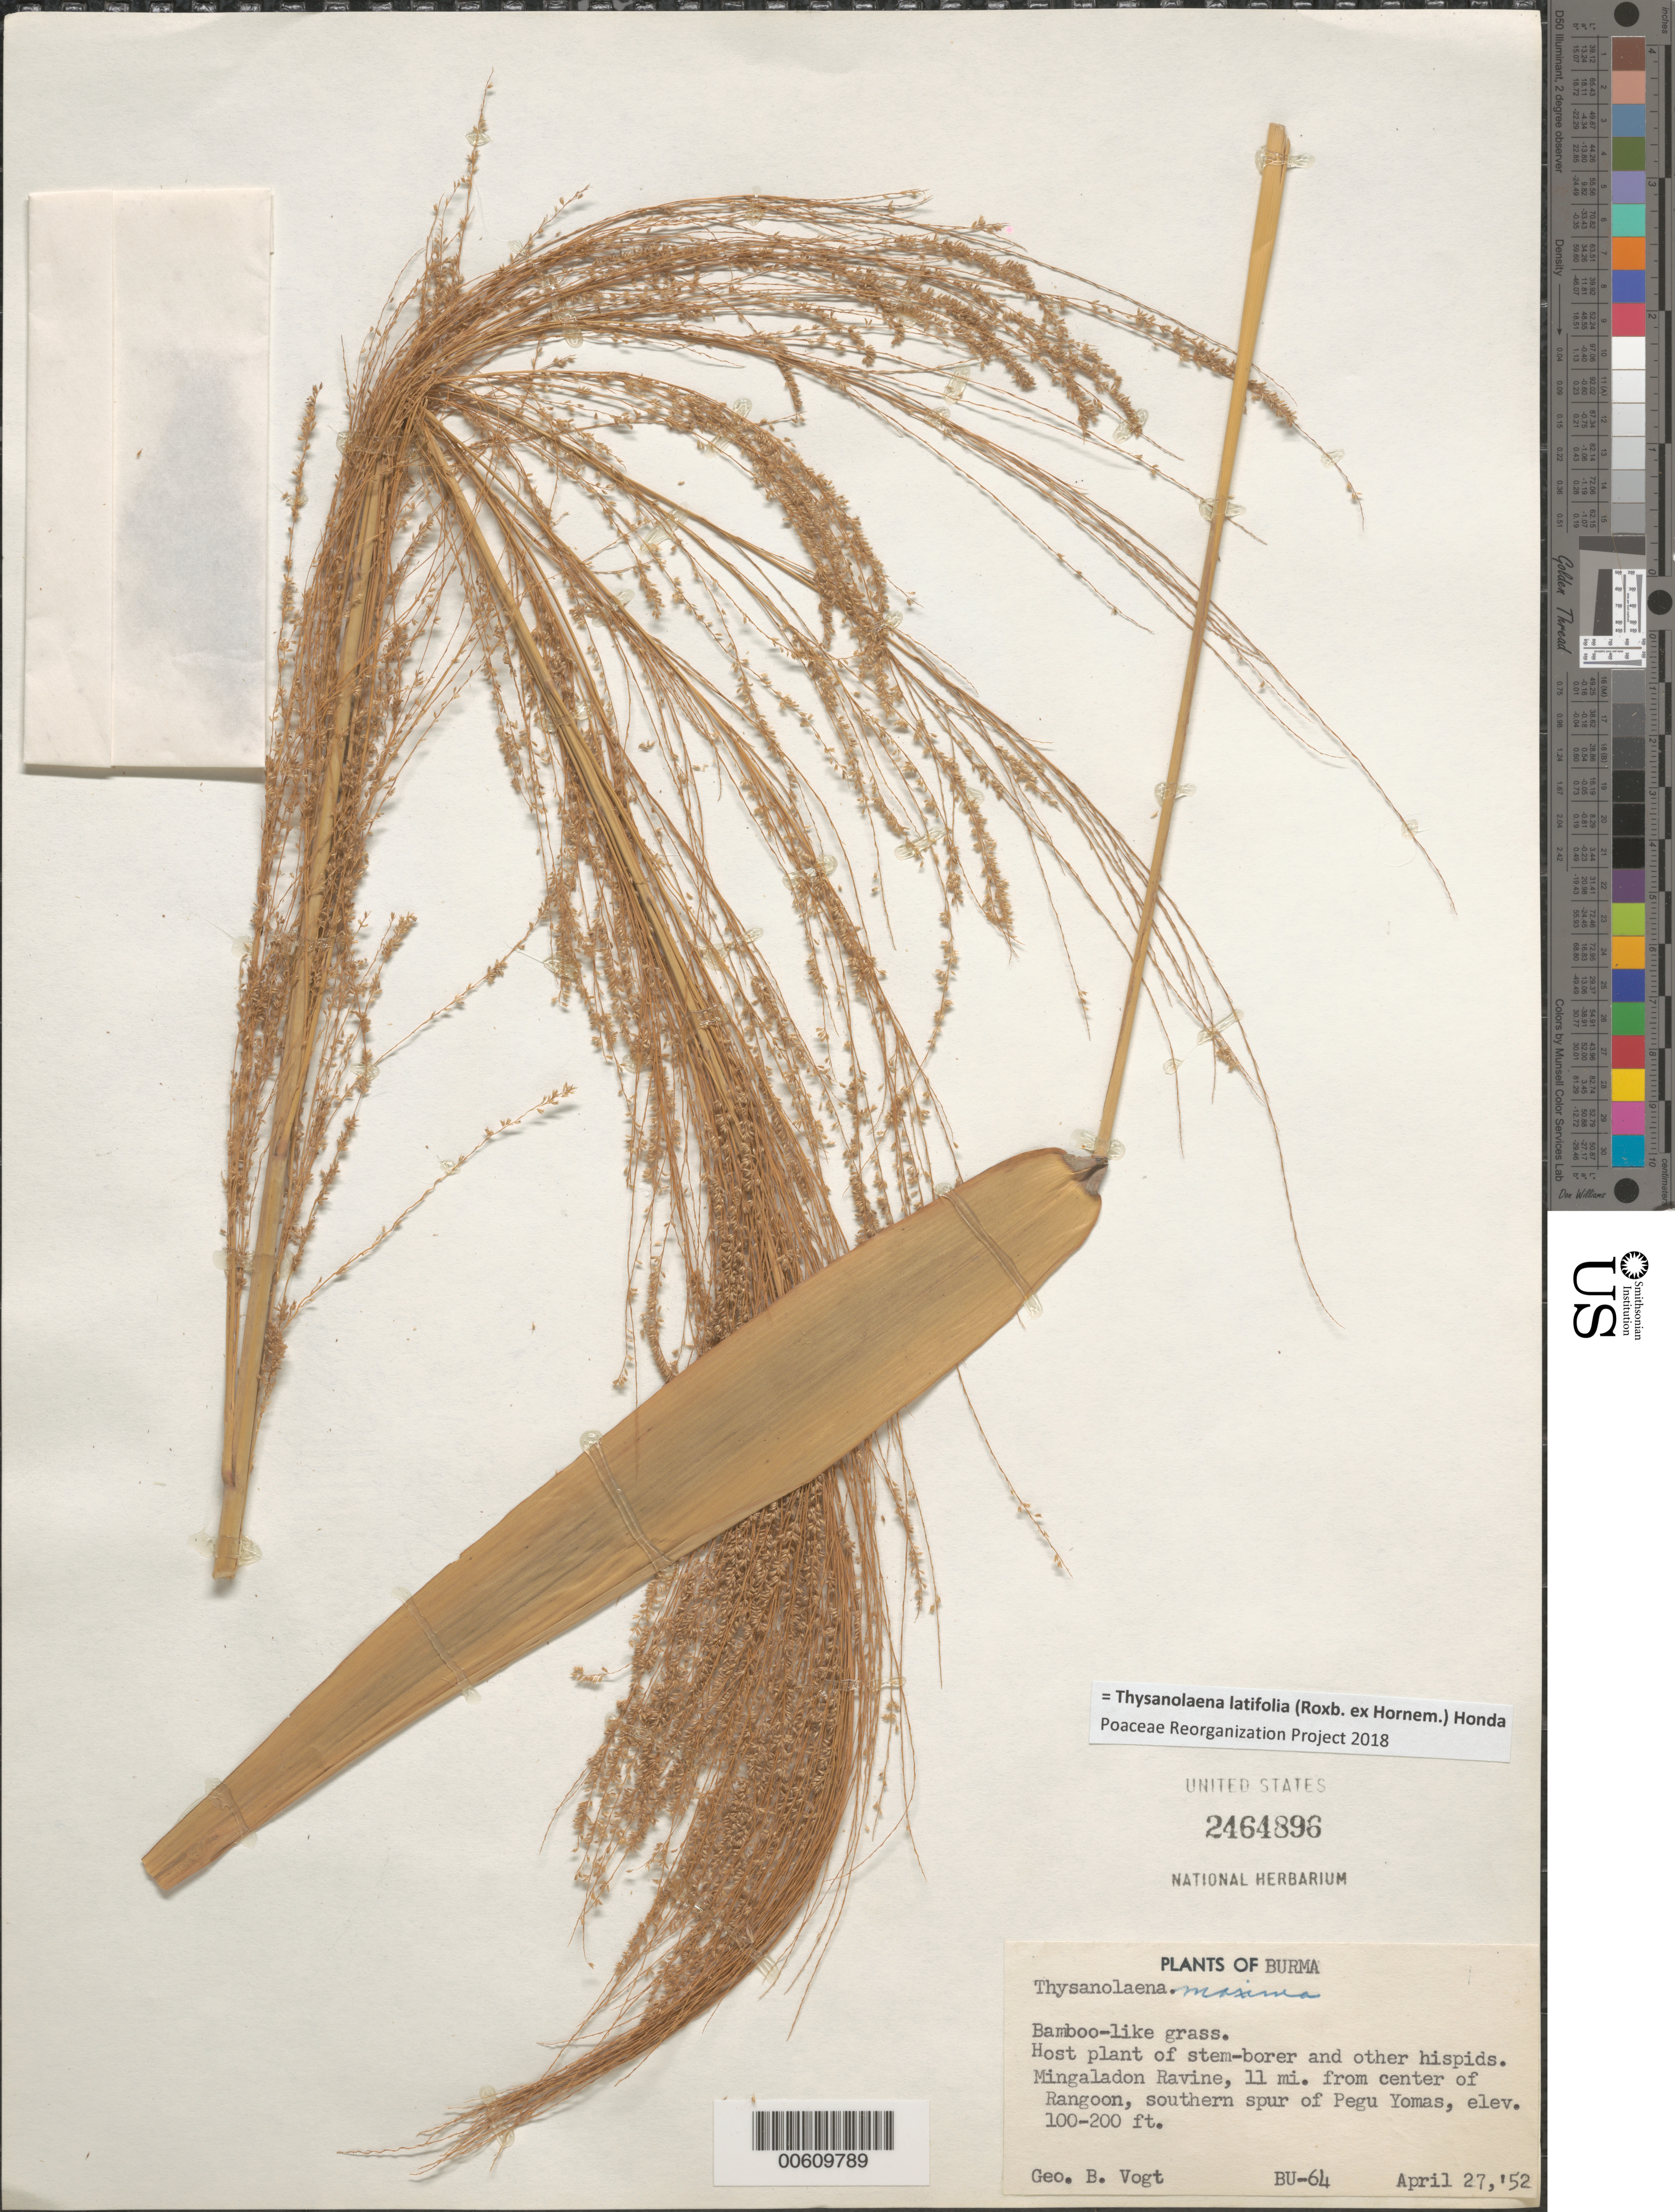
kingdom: Plantae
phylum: Tracheophyta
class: Liliopsida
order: Poales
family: Poaceae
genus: Thysanolaena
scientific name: Thysanolaena latifolia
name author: (Roxb. ex Hornem.) Honda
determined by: Poaceae Reorganization Project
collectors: G. Vogt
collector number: BU-64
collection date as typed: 27 Apr 1952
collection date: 1952-04-27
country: Myanmar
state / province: Yangon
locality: Mingaladon Ravine, center of Rangoon, southern spur of Pegu Yomas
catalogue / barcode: US 2464896